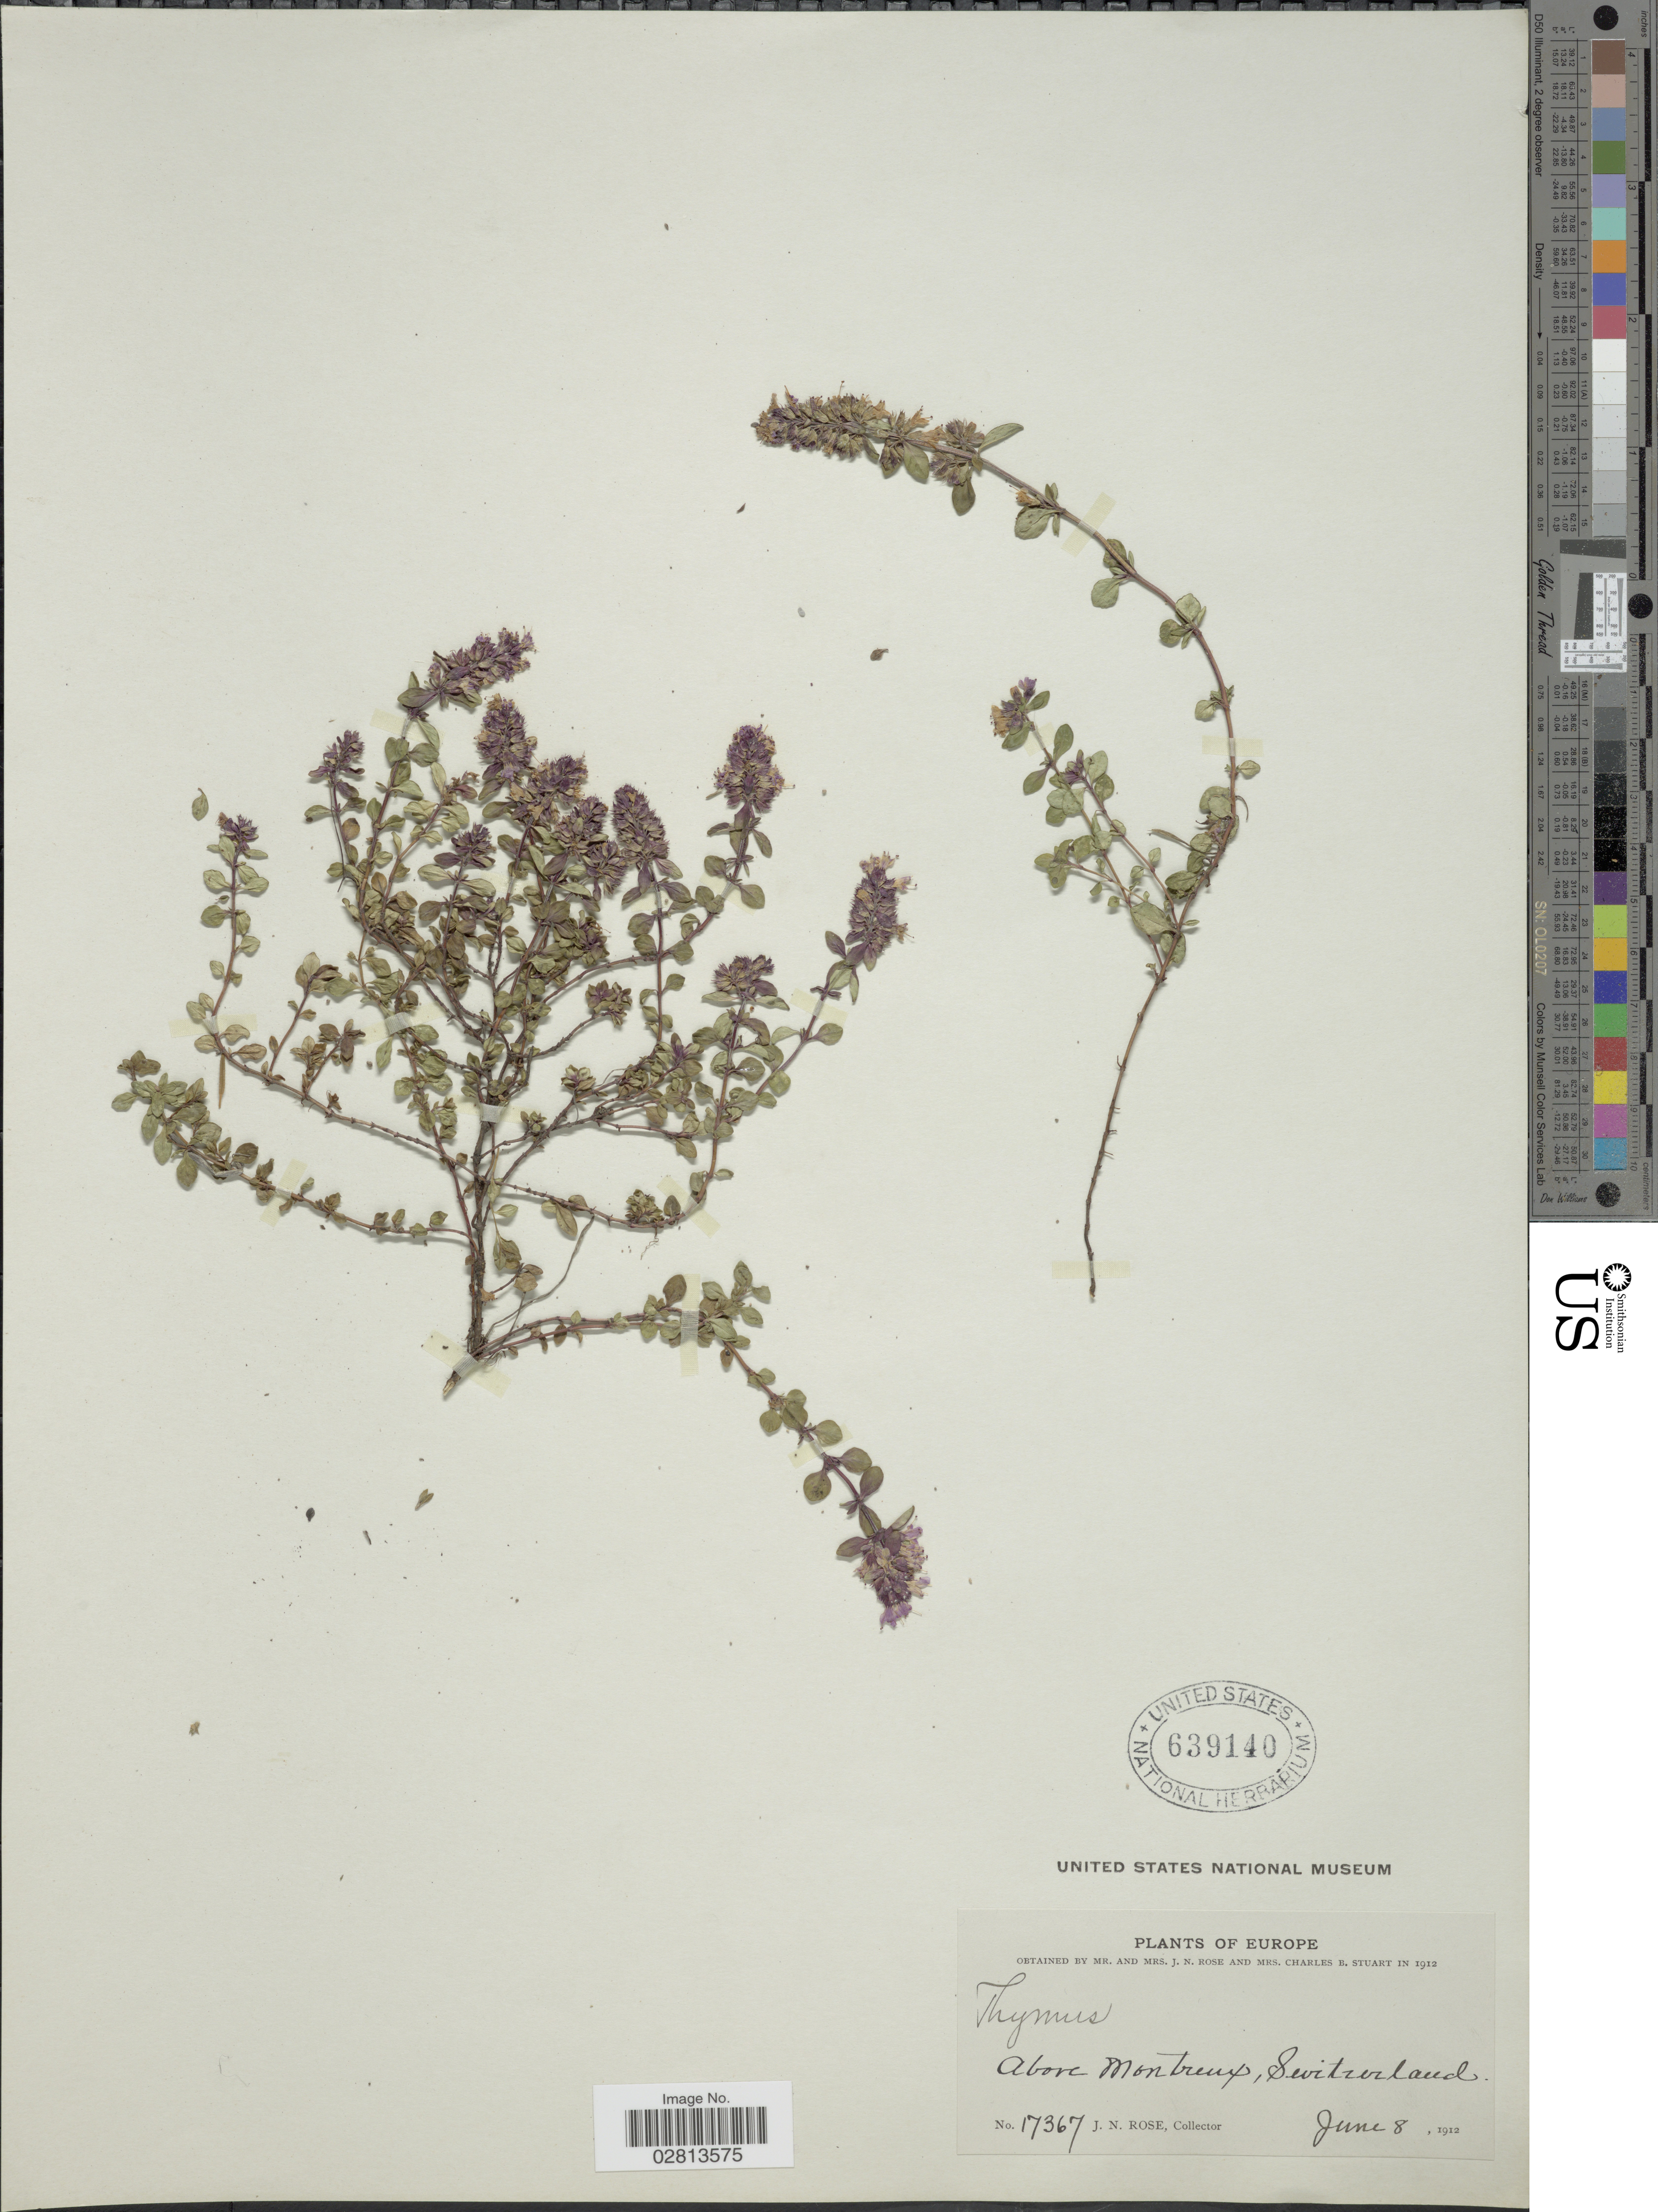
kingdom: Plantae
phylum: Tracheophyta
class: Magnoliopsida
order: Lamiales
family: Lamiaceae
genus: Thymus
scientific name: Thymus sp.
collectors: J. N. Rose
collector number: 17367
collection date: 1912-06-08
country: Switzerland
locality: Above Montreux.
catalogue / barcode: US 639140